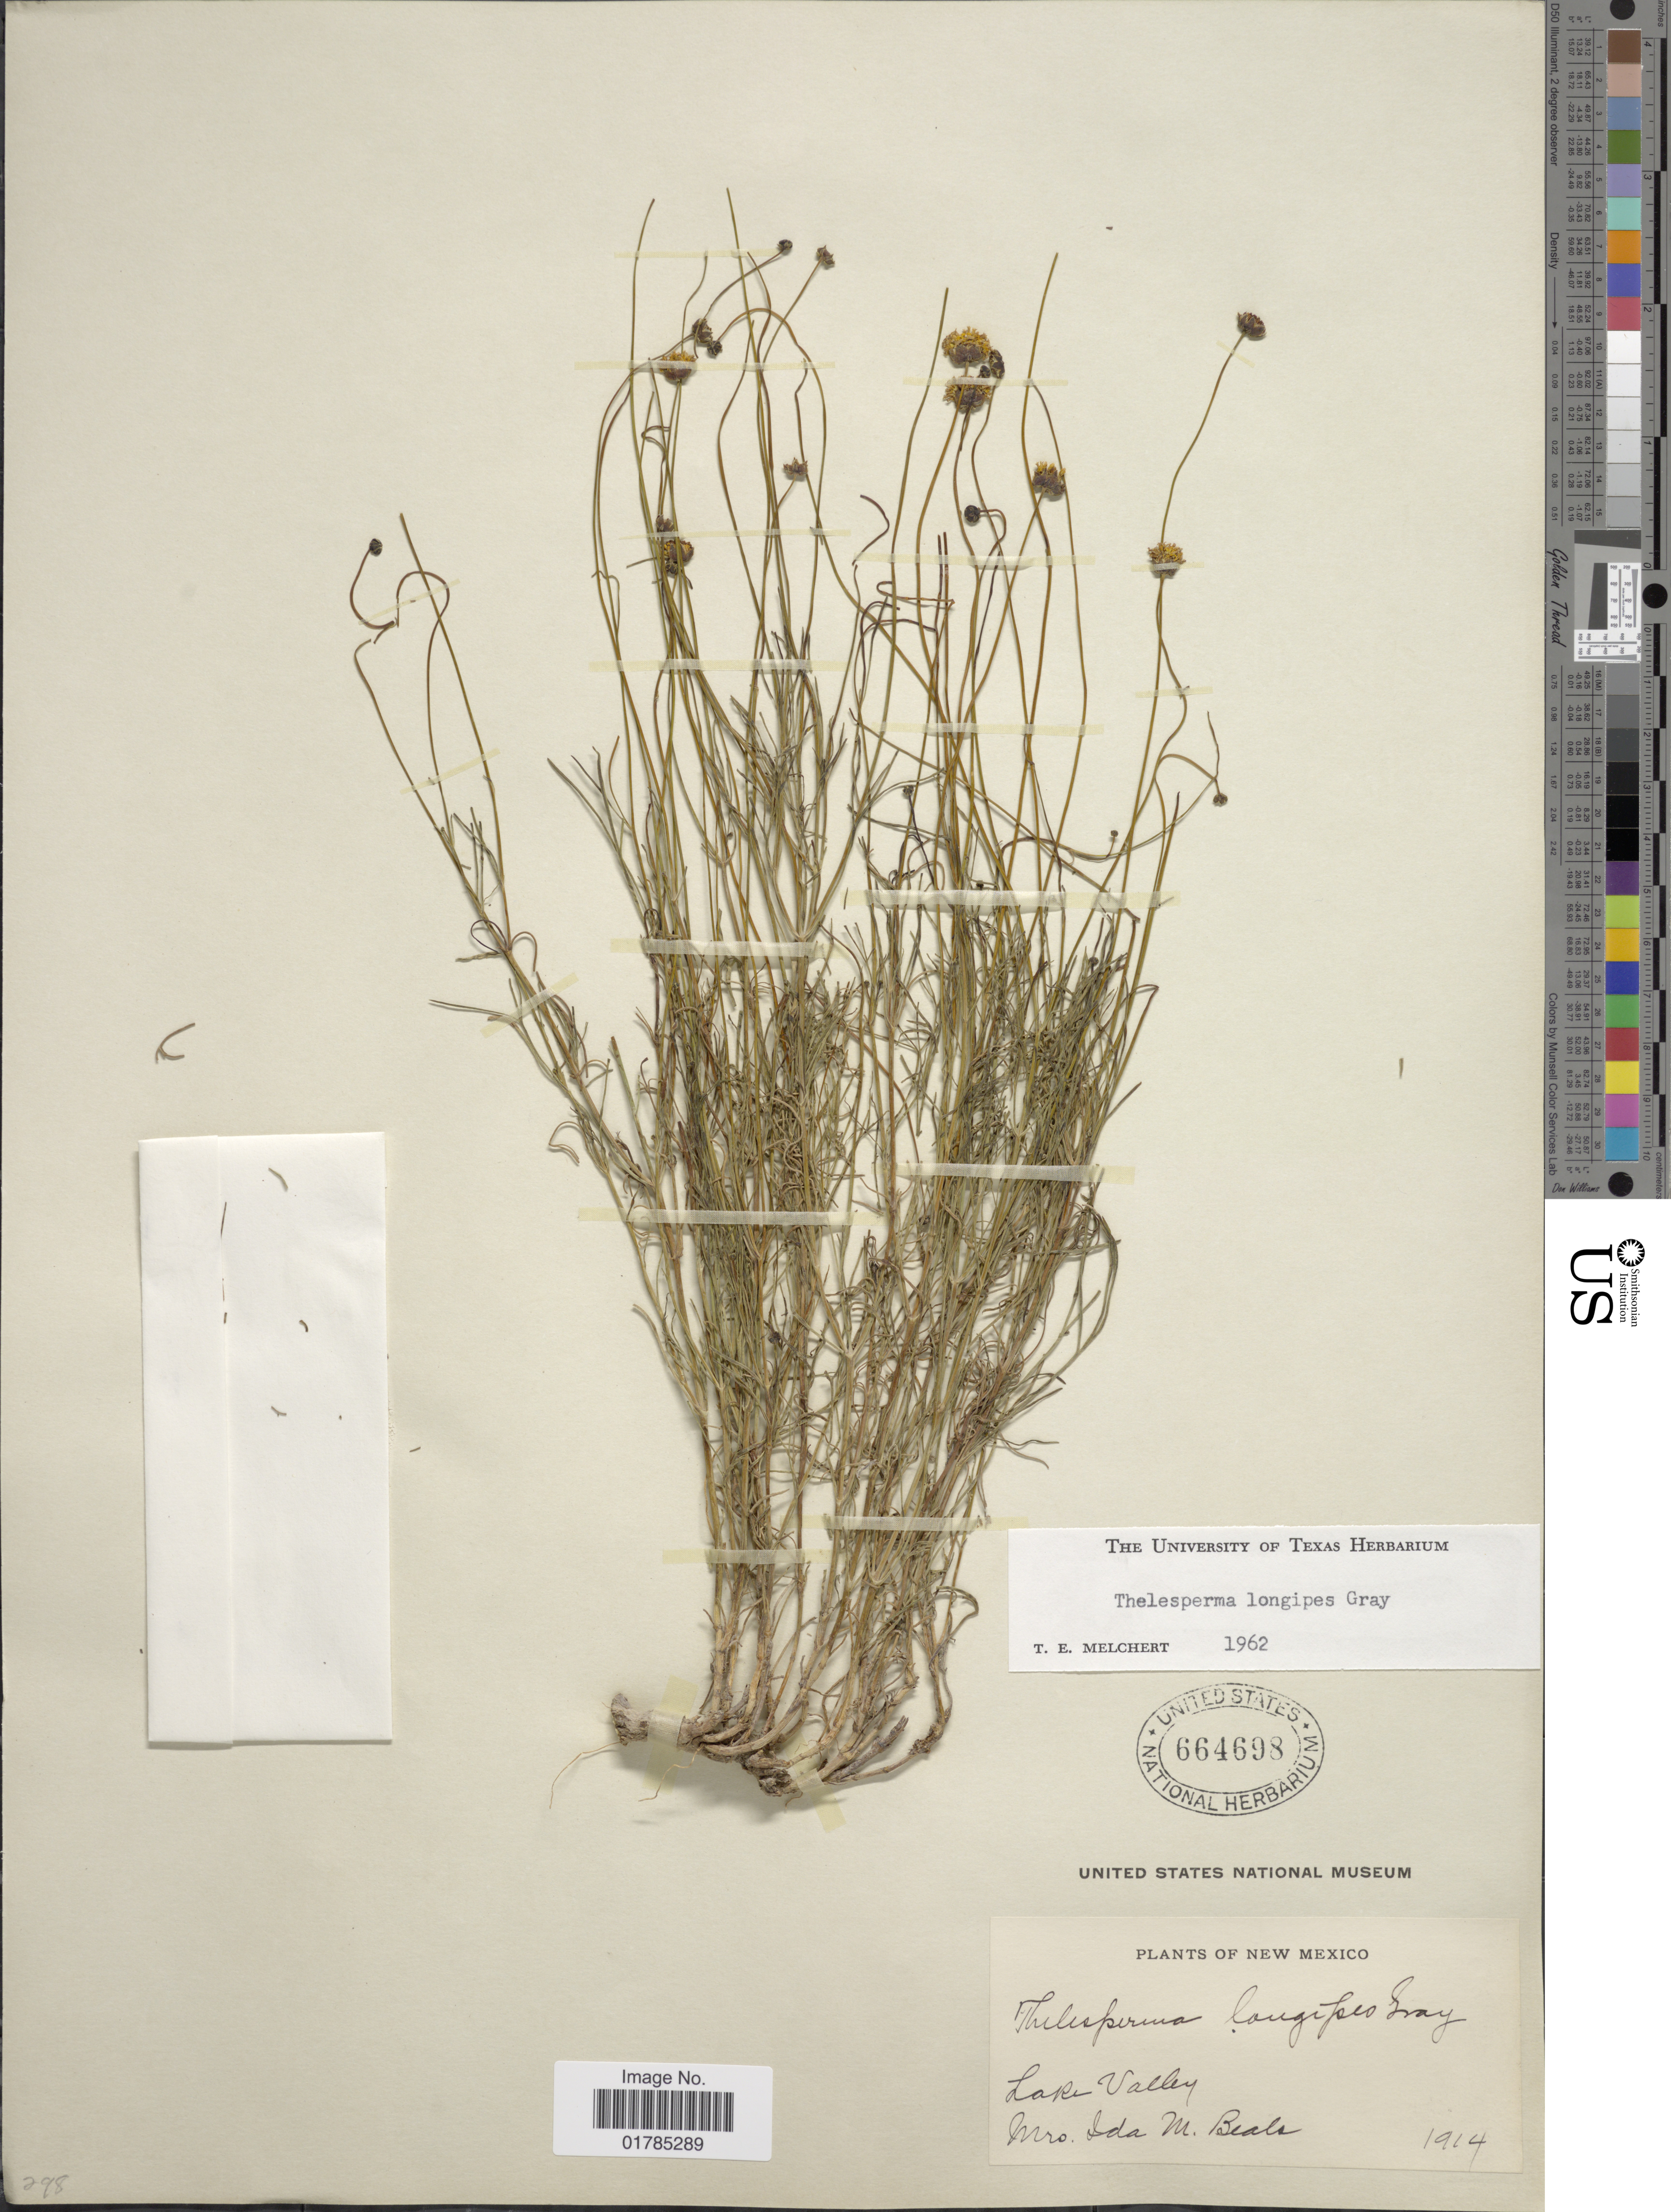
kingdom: Plantae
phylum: Tracheophyta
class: Magnoliopsida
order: Asterales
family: Asteraceae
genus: Thelesperma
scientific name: Thelesperma longipes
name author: A. Gray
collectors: I. M. Beals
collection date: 1914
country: United States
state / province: New Mexico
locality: Lake Valley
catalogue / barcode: US 664698